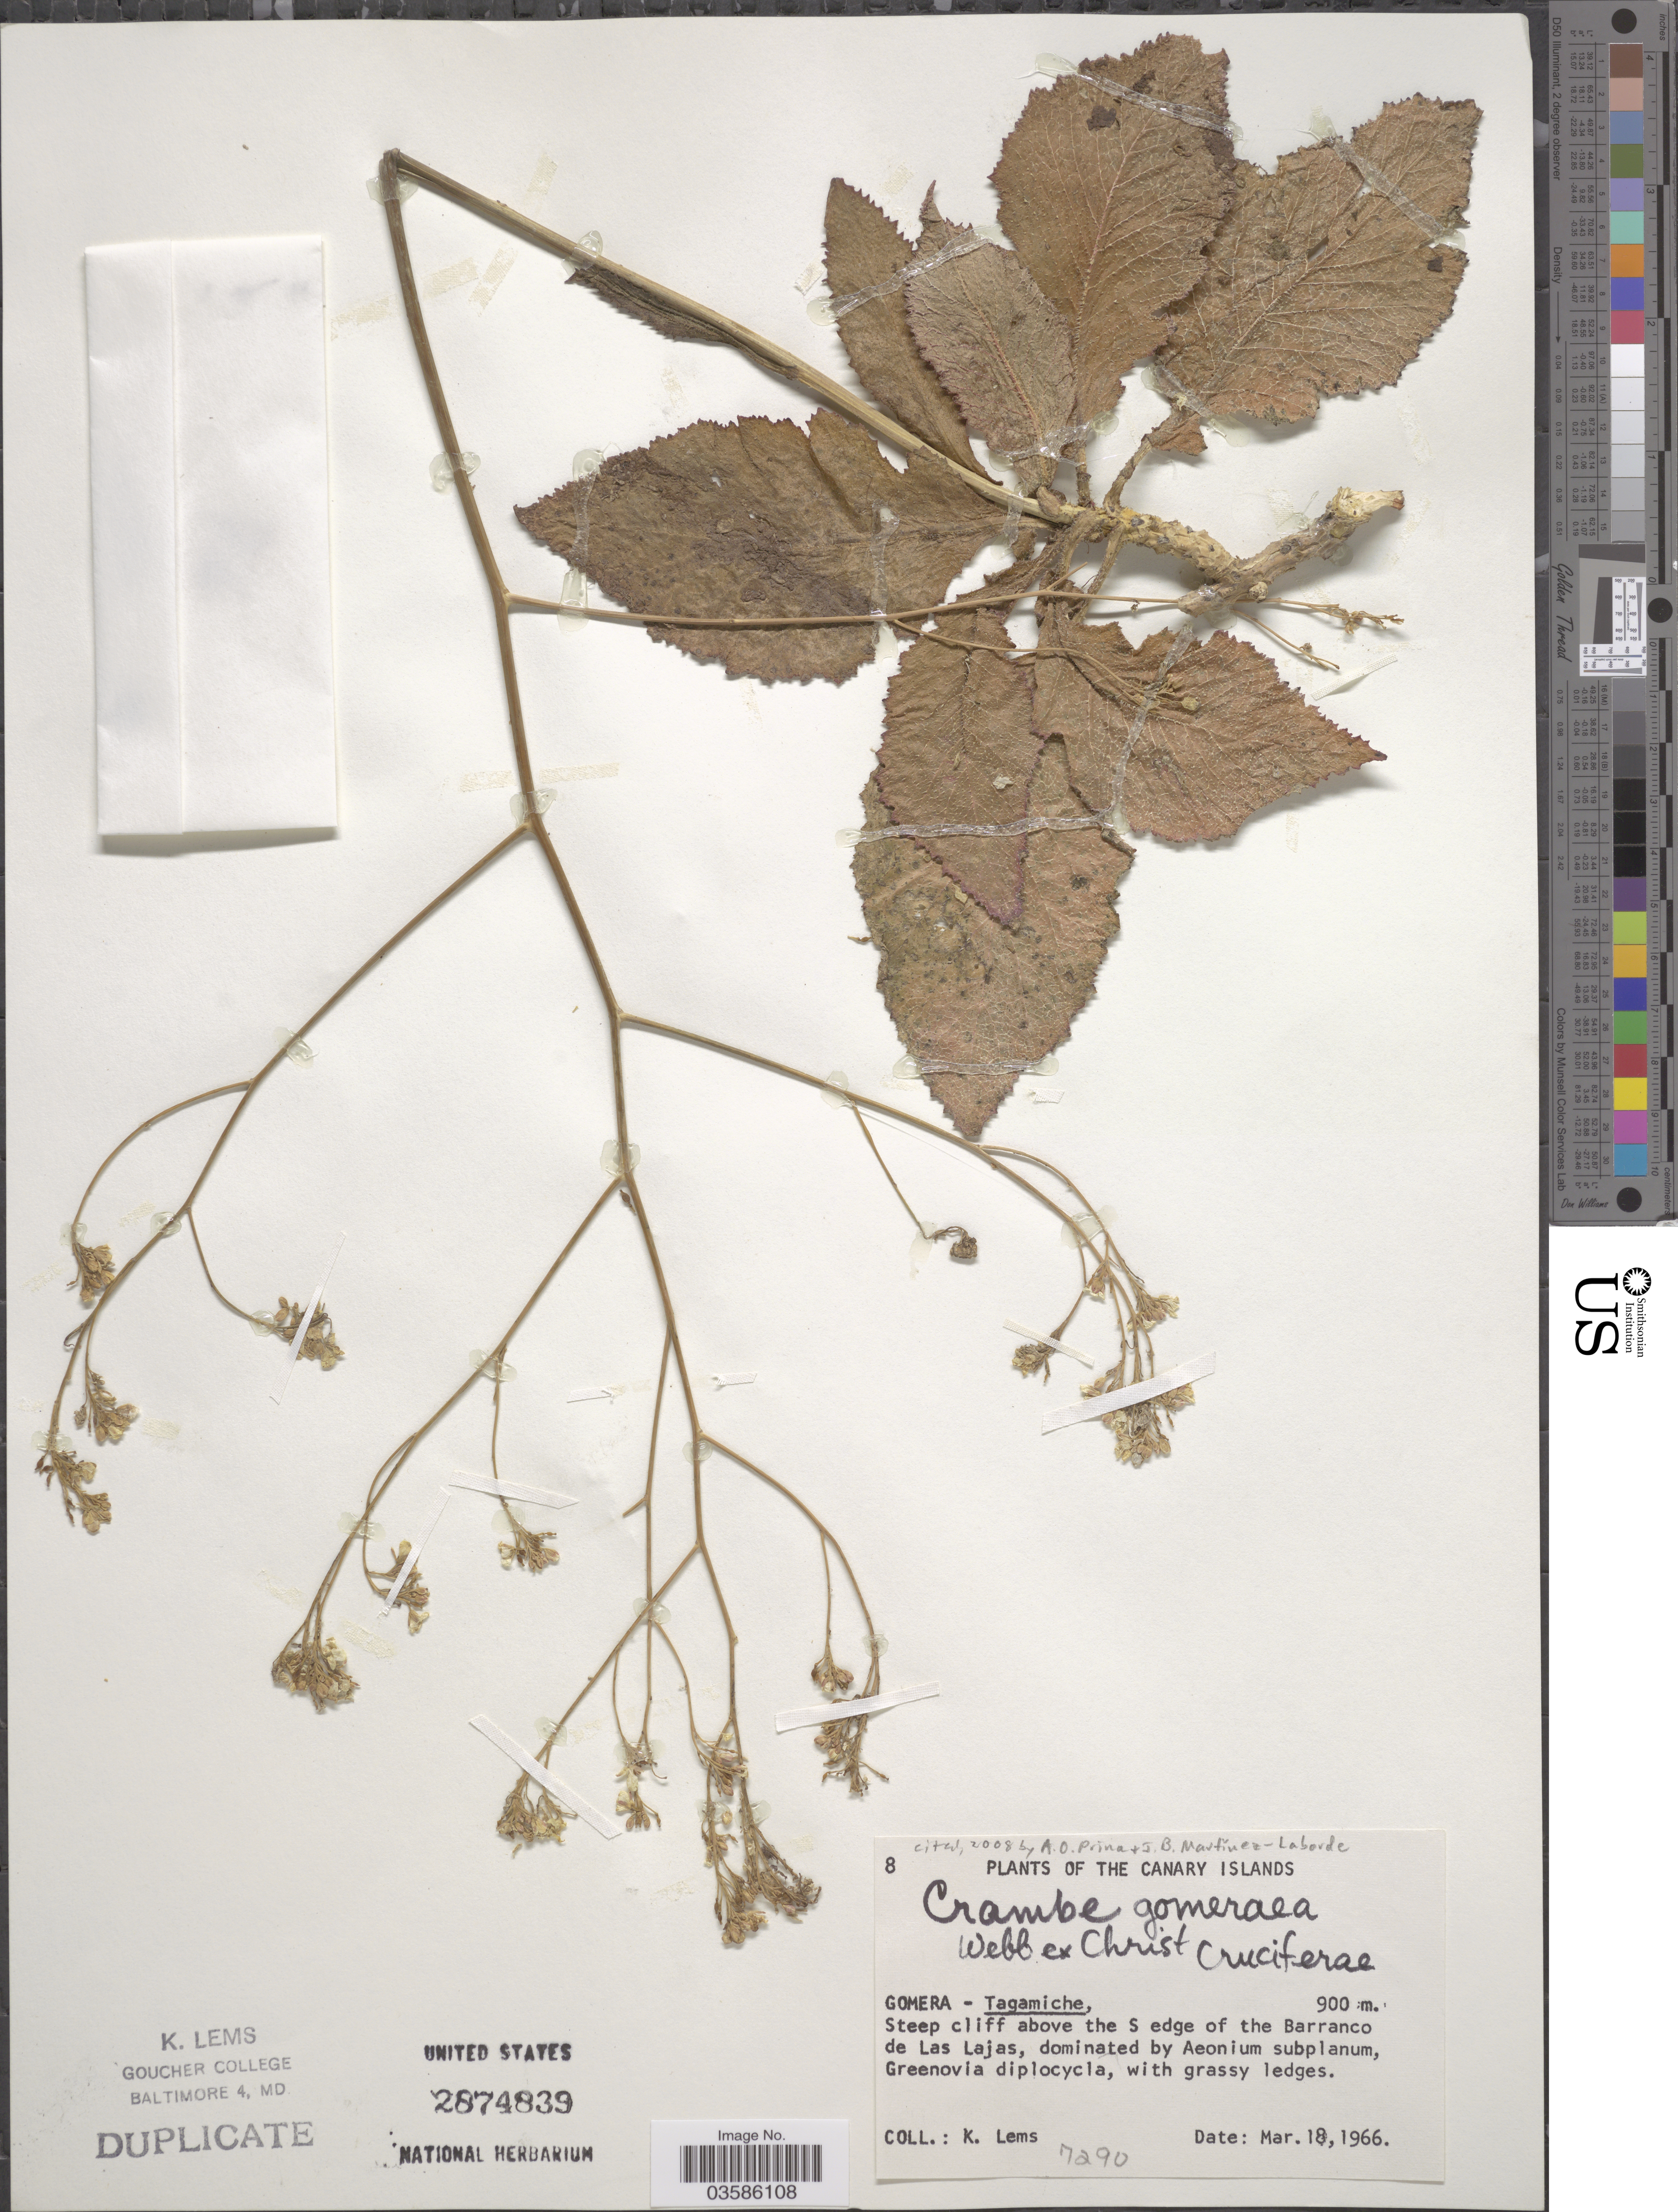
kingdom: Plantae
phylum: Tracheophyta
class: Magnoliopsida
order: Brassicales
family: Brassicaceae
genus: Crambe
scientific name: Crambe gomeraea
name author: Webb. ex Christ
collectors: K. Lems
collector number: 7290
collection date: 1966-03-18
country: Spain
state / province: Canarias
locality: The Canary Islands. Gomera - Tagamiche. Steep cliff above the S edge of the Barranco de Las Lajas.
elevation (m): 900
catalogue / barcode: US 2874839